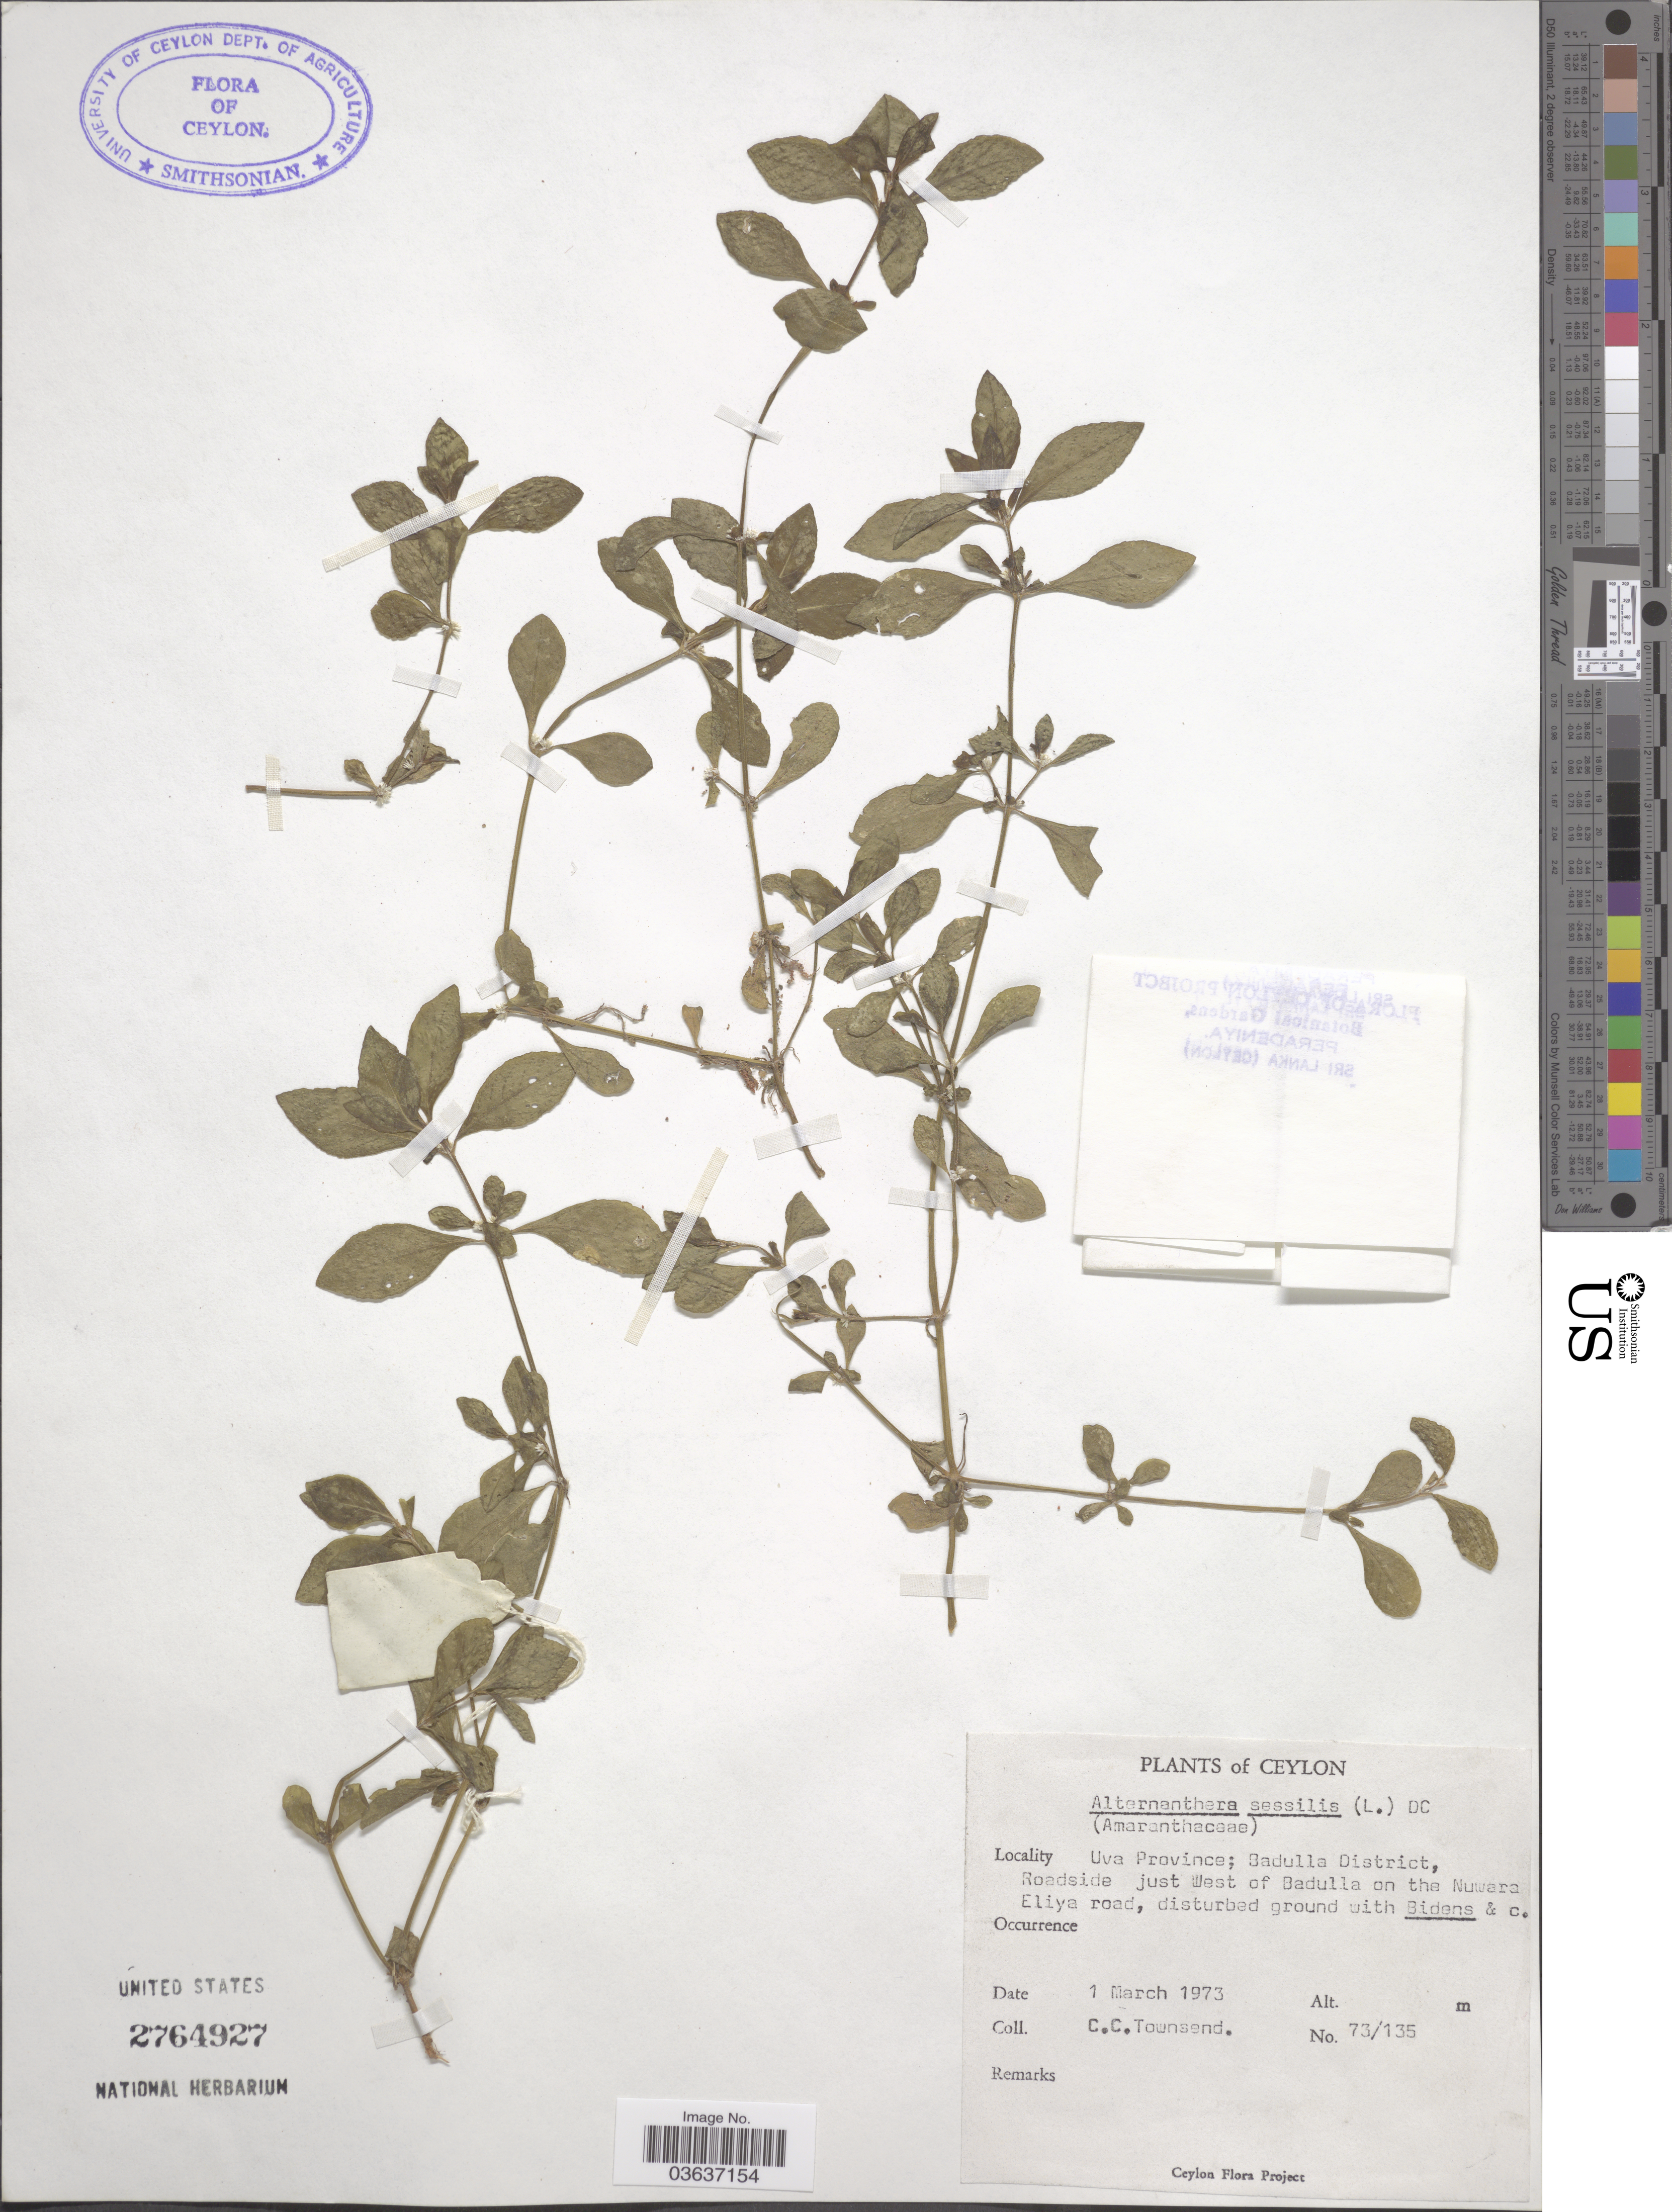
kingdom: Plantae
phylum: Tracheophyta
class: Magnoliopsida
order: Caryophyllales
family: Amaranthaceae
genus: Alternanthera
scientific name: Alternanthera sessilis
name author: (L.) DC.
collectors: C. C. Townsend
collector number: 73/135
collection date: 1973-03-01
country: Sri Lanka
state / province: Uva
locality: Ceylon. Badulla District, Roadside just West of Badulla on the Nuwara Eliya road.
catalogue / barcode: US 2764927